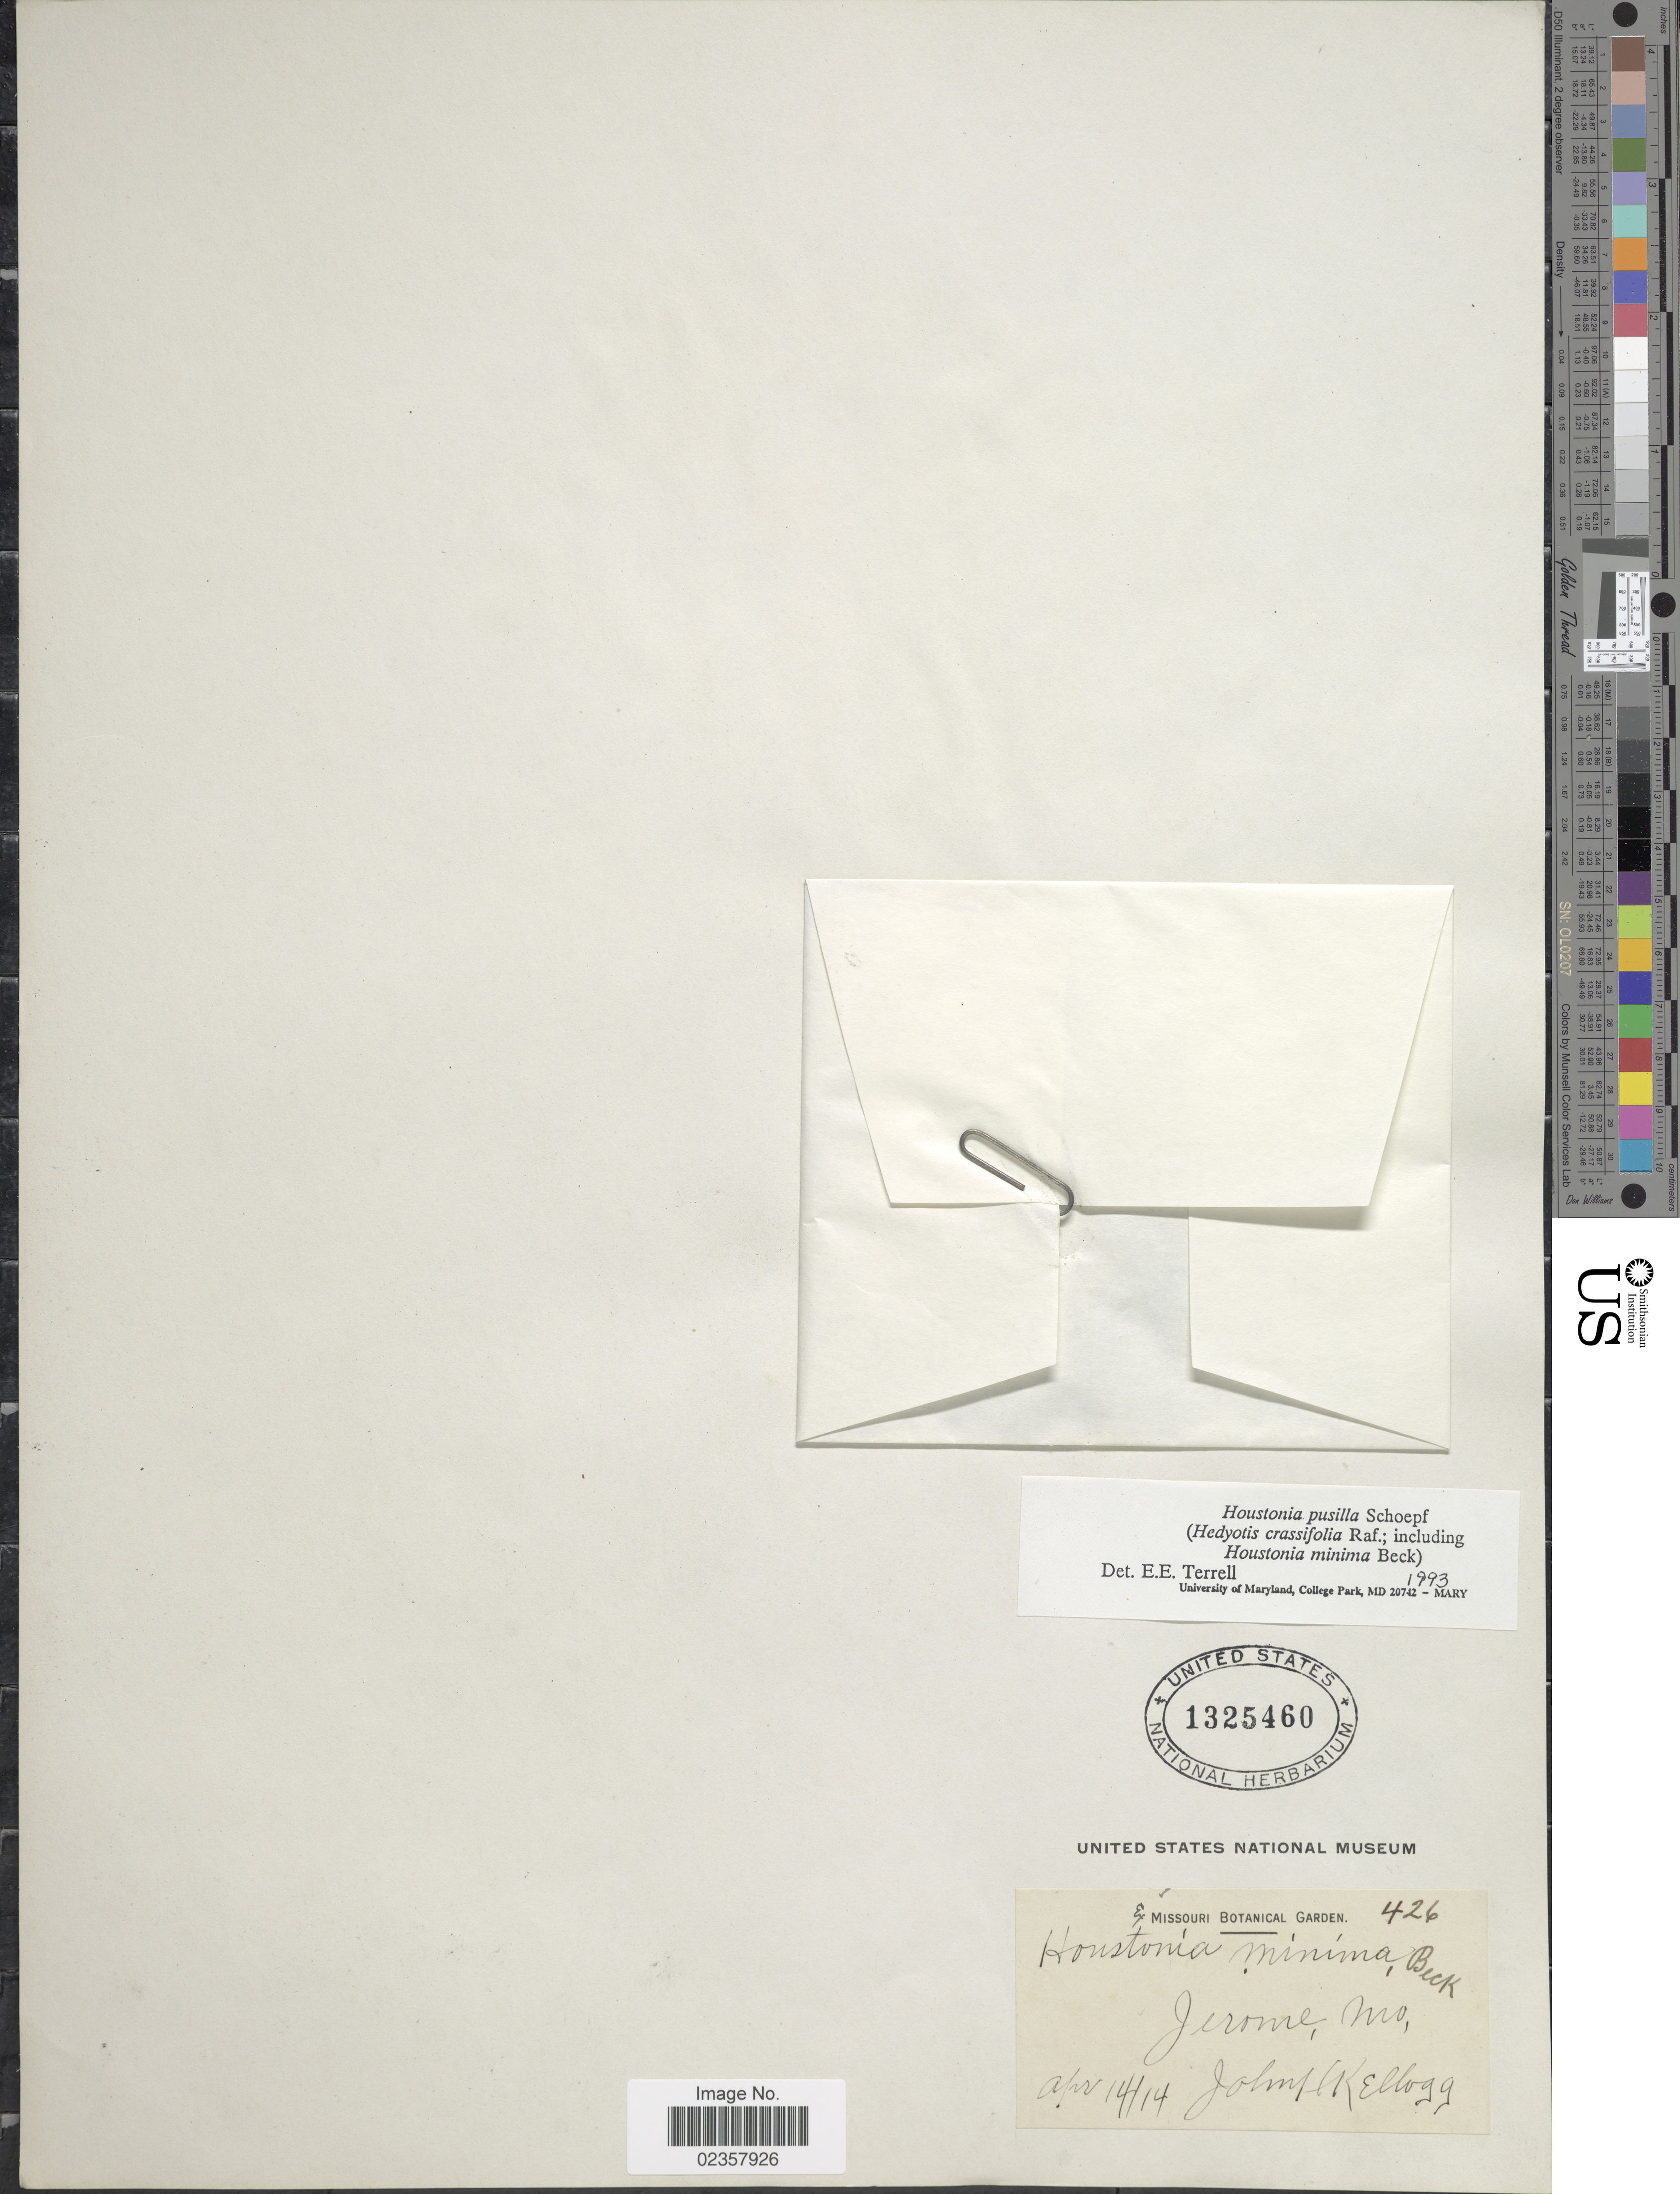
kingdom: Plantae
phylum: Tracheophyta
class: Magnoliopsida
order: Gentianales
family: Rubiaceae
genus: Houstonia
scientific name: Houstonia pusilla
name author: Schoepf.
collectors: J. H. Kellogg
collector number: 426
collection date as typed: Transcribed d/m/y: 14/4/14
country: United States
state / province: Missouri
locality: Jerome, Mo.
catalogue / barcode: US 1325460